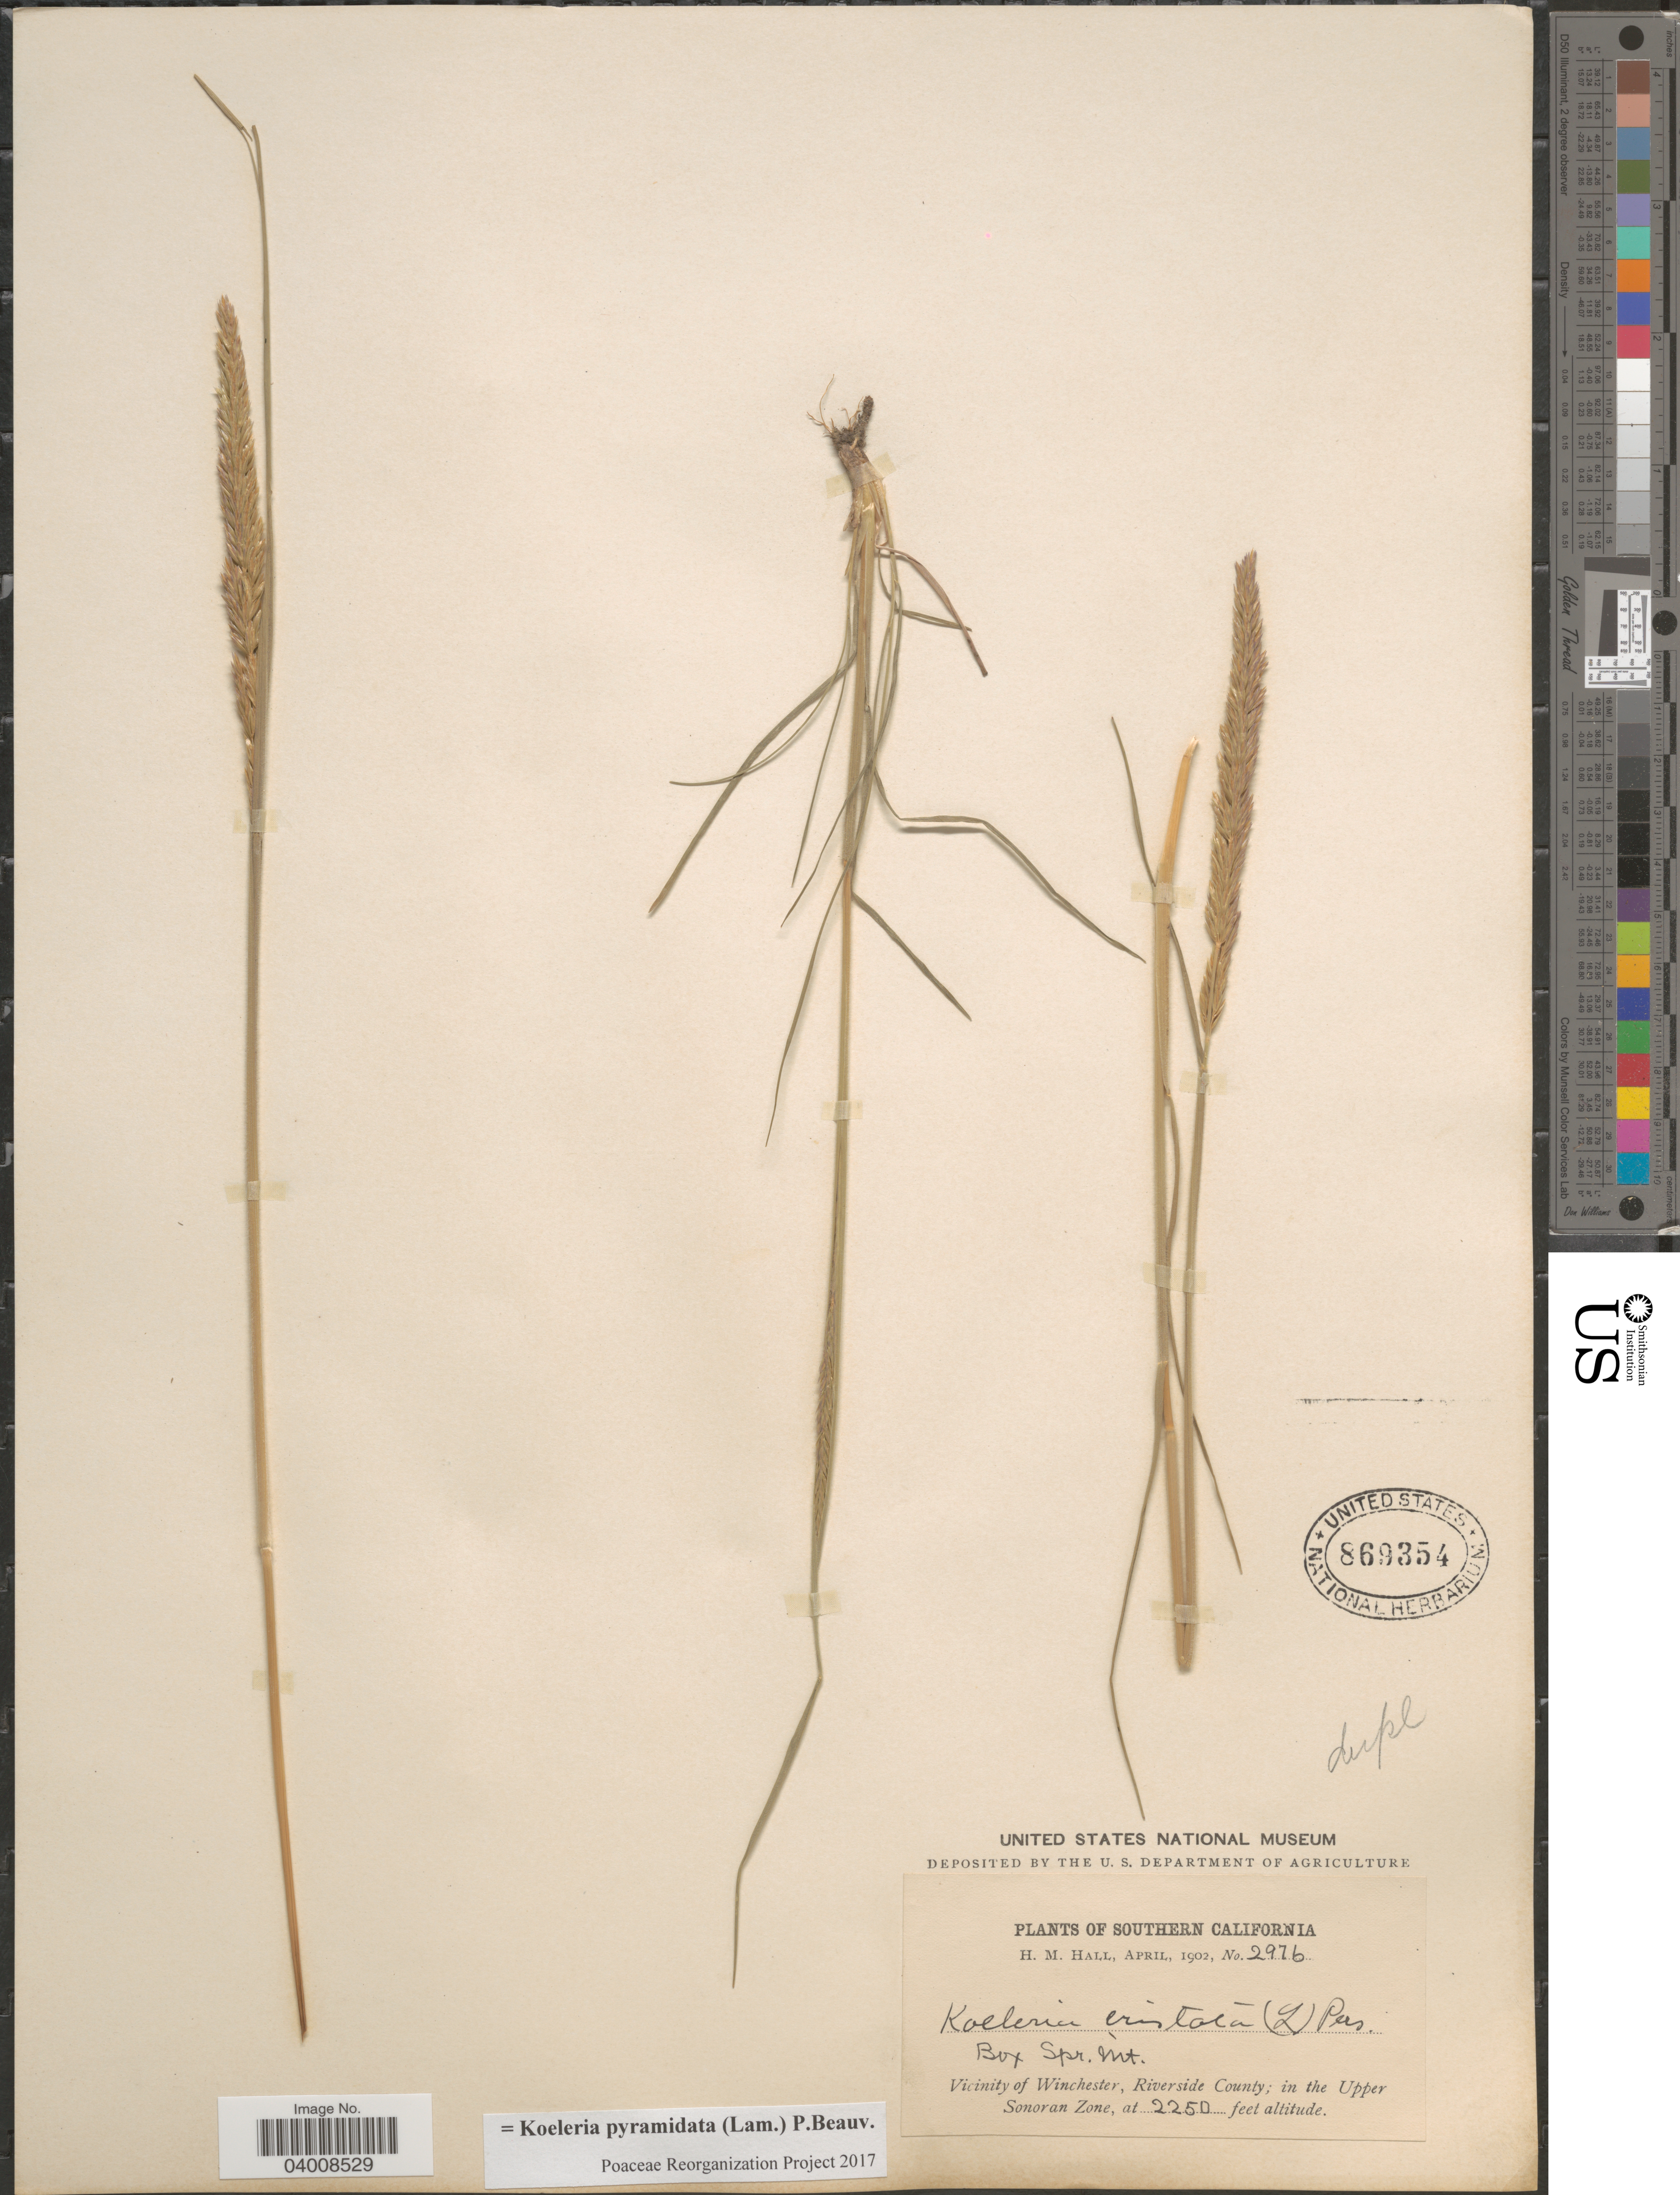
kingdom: Plantae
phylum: Tracheophyta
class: Liliopsida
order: Poales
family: Poaceae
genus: Koeleria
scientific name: Koeleria pyramidata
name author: (Lam.) P. Beauv.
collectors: H. M. Hall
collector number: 2976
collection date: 1902-04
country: United States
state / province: California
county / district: Riverside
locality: Southern California. Box Spr. Mt. Vicinity of Winchester, Riverside County; in the Upper Sonoran Zone.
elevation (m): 686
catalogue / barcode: US 869354